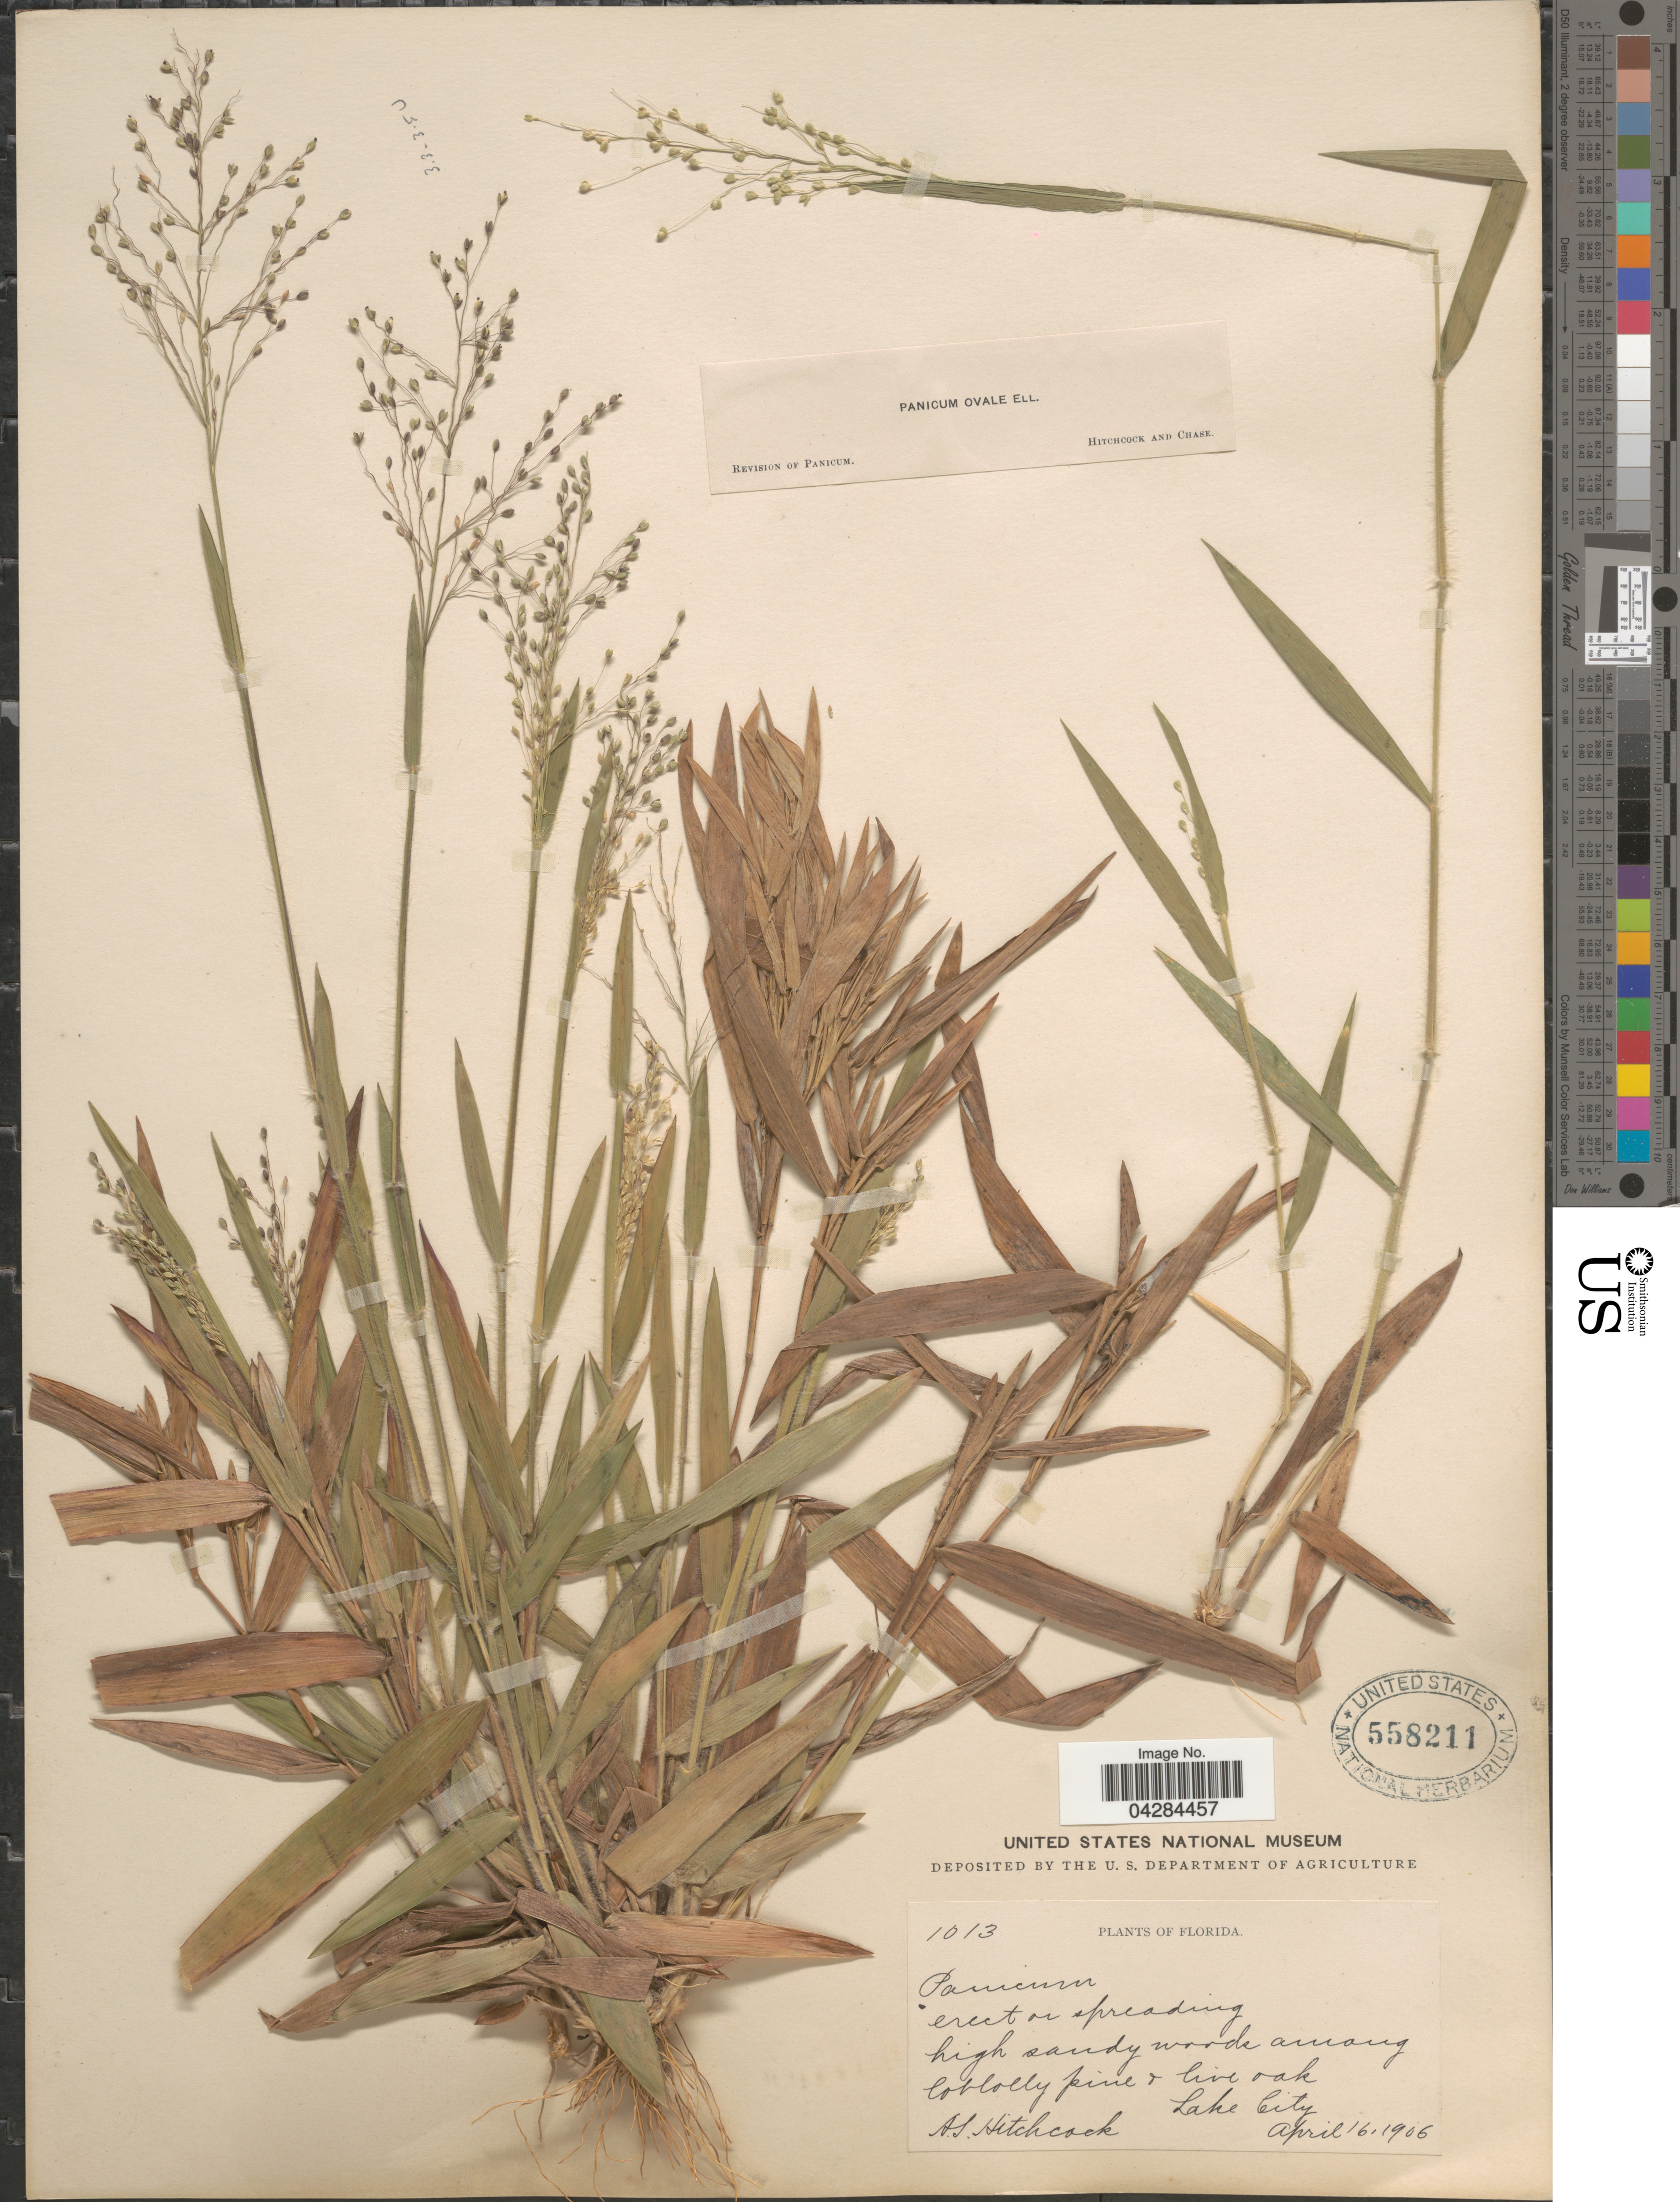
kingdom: Plantae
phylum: Tracheophyta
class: Liliopsida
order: Poales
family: Poaceae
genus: Dichanthelium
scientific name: Dichanthelium ovale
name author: (Elliott) Gould & C.A. Clark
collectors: A. S. Hitchcock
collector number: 1013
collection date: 1906-04-16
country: United States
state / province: Florida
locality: Lake City.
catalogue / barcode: US 558211